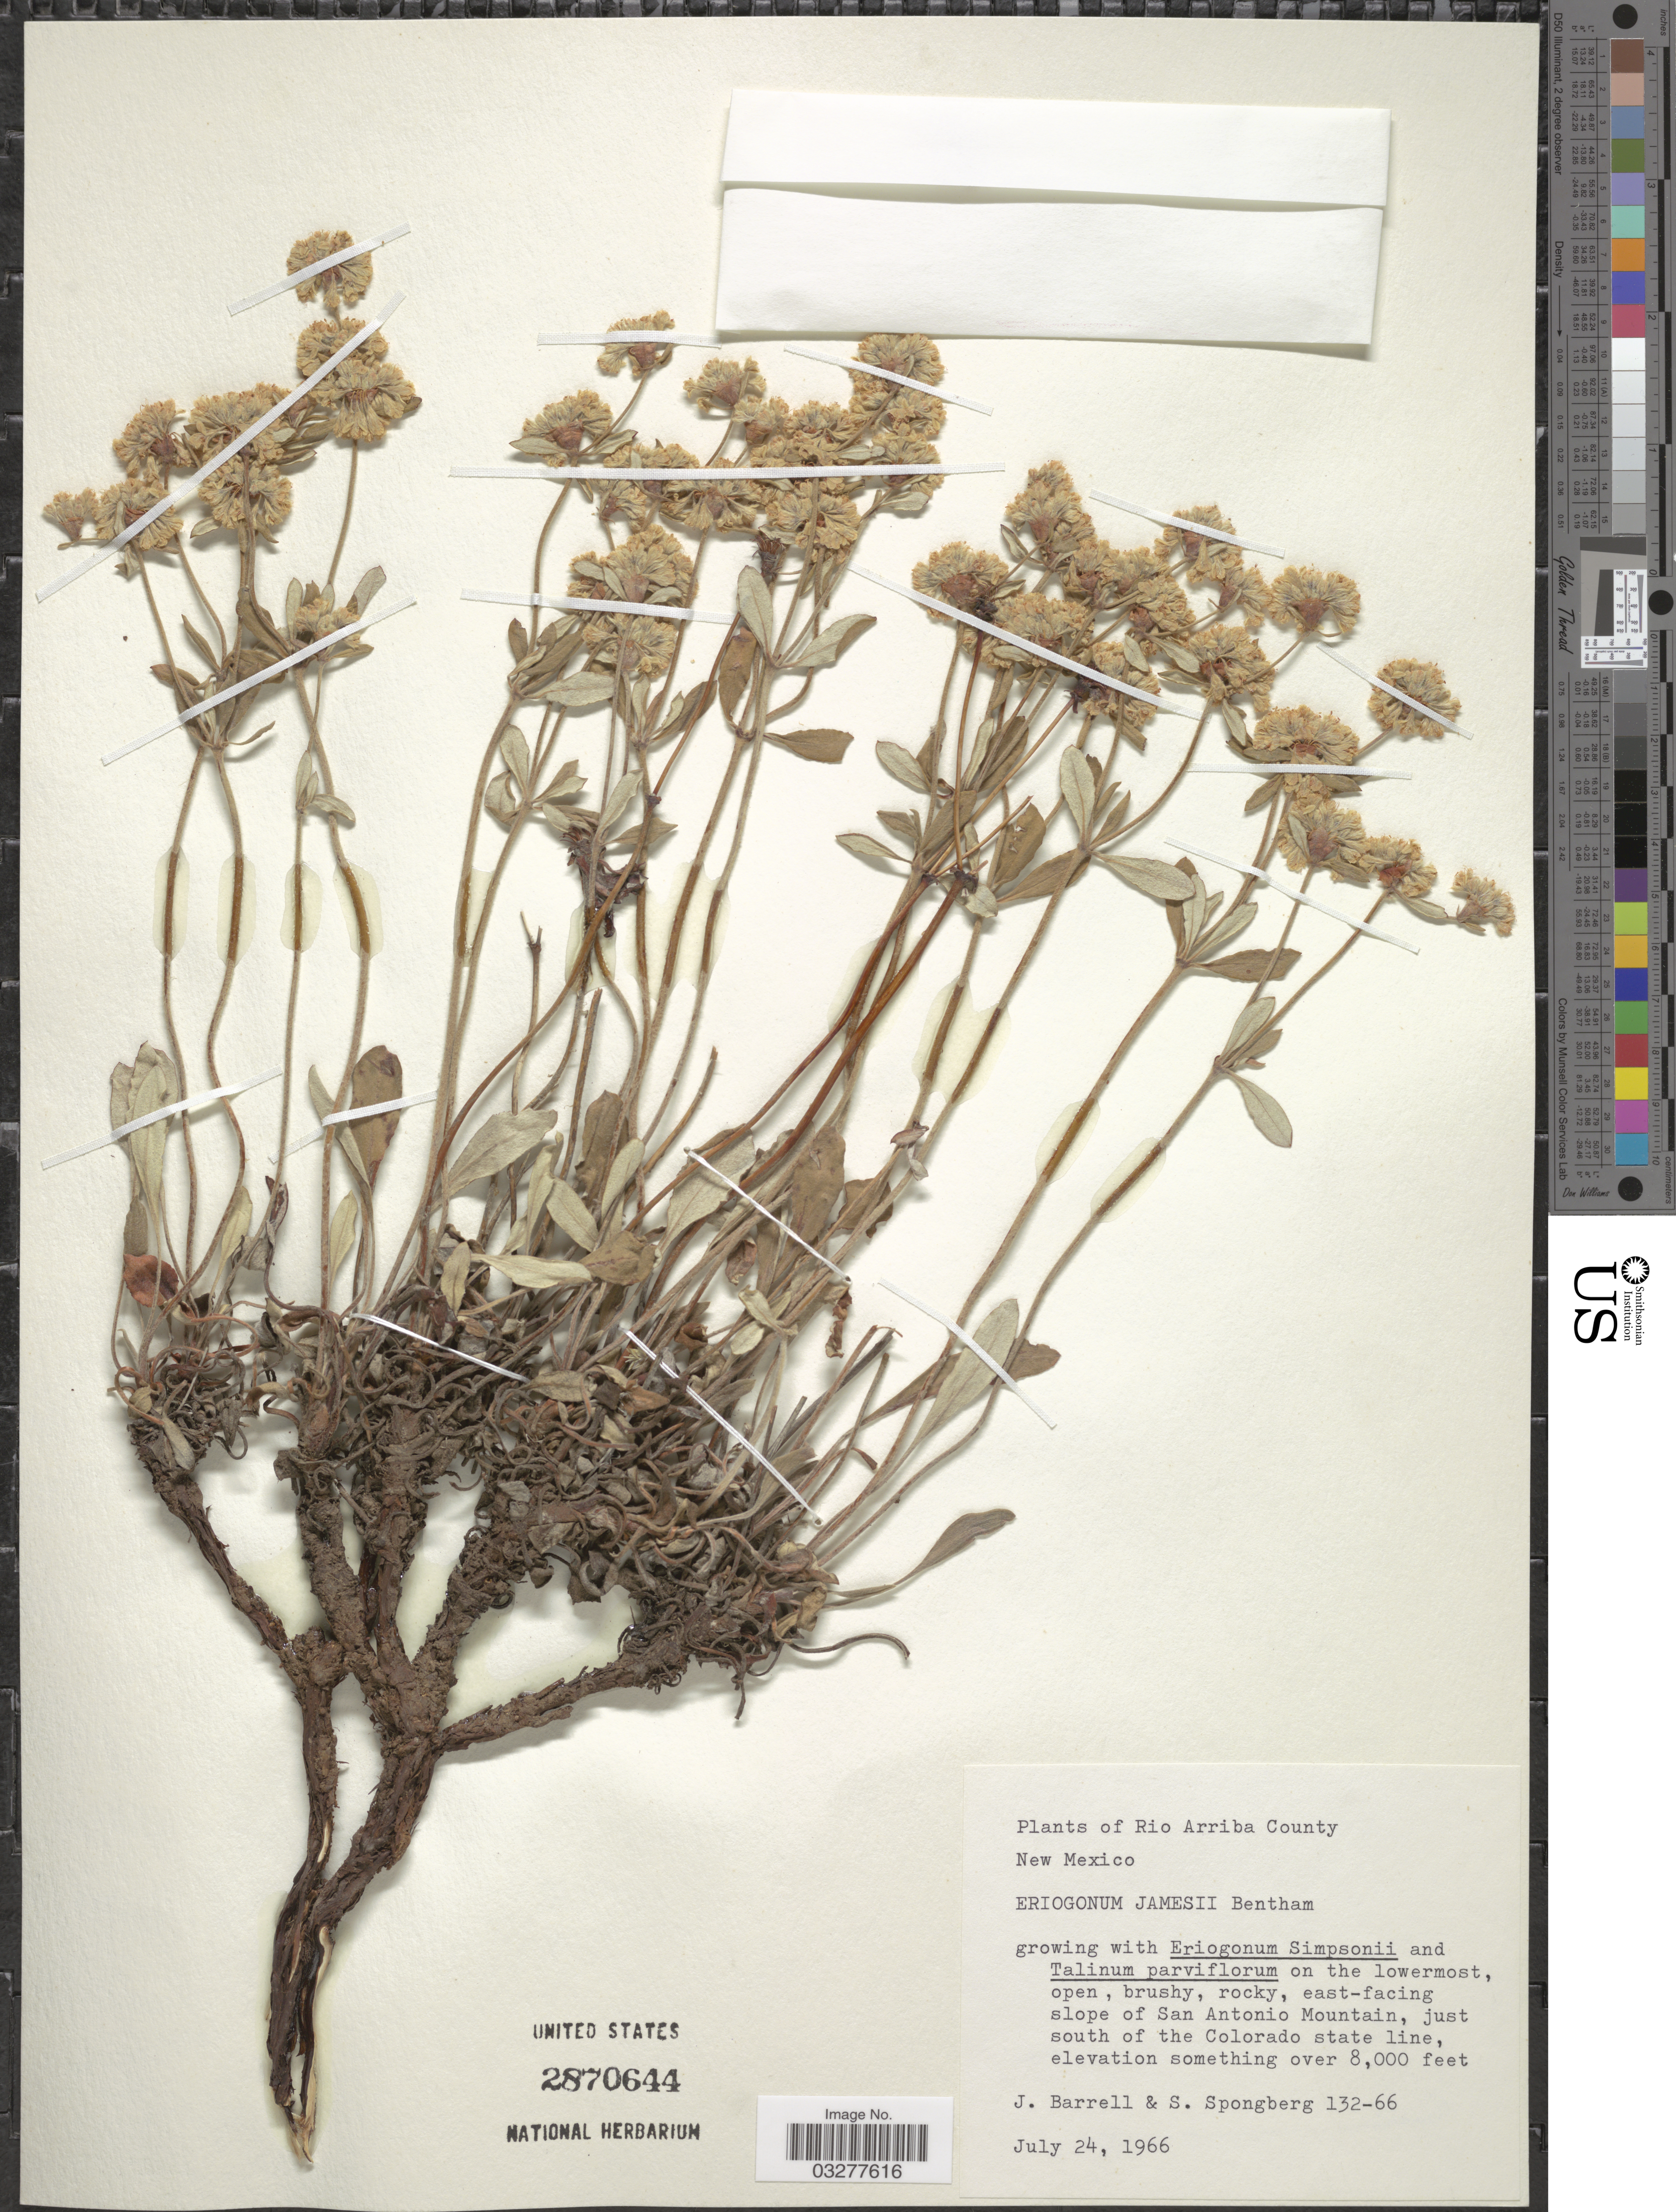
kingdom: Plantae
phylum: Tracheophyta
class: Magnoliopsida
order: Caryophyllales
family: Polygonaceae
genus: Eriogonum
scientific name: Eriogonum jamesii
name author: Benth.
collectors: J. Barrell & S. A.Spongberg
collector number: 132-66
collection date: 1966-07-24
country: United States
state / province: New Mexico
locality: Rio Arriba County, brushy, rocky, east-facing slope of San Antonio Mountain, just south of the Colorado state line.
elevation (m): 2438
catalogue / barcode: US 2870644